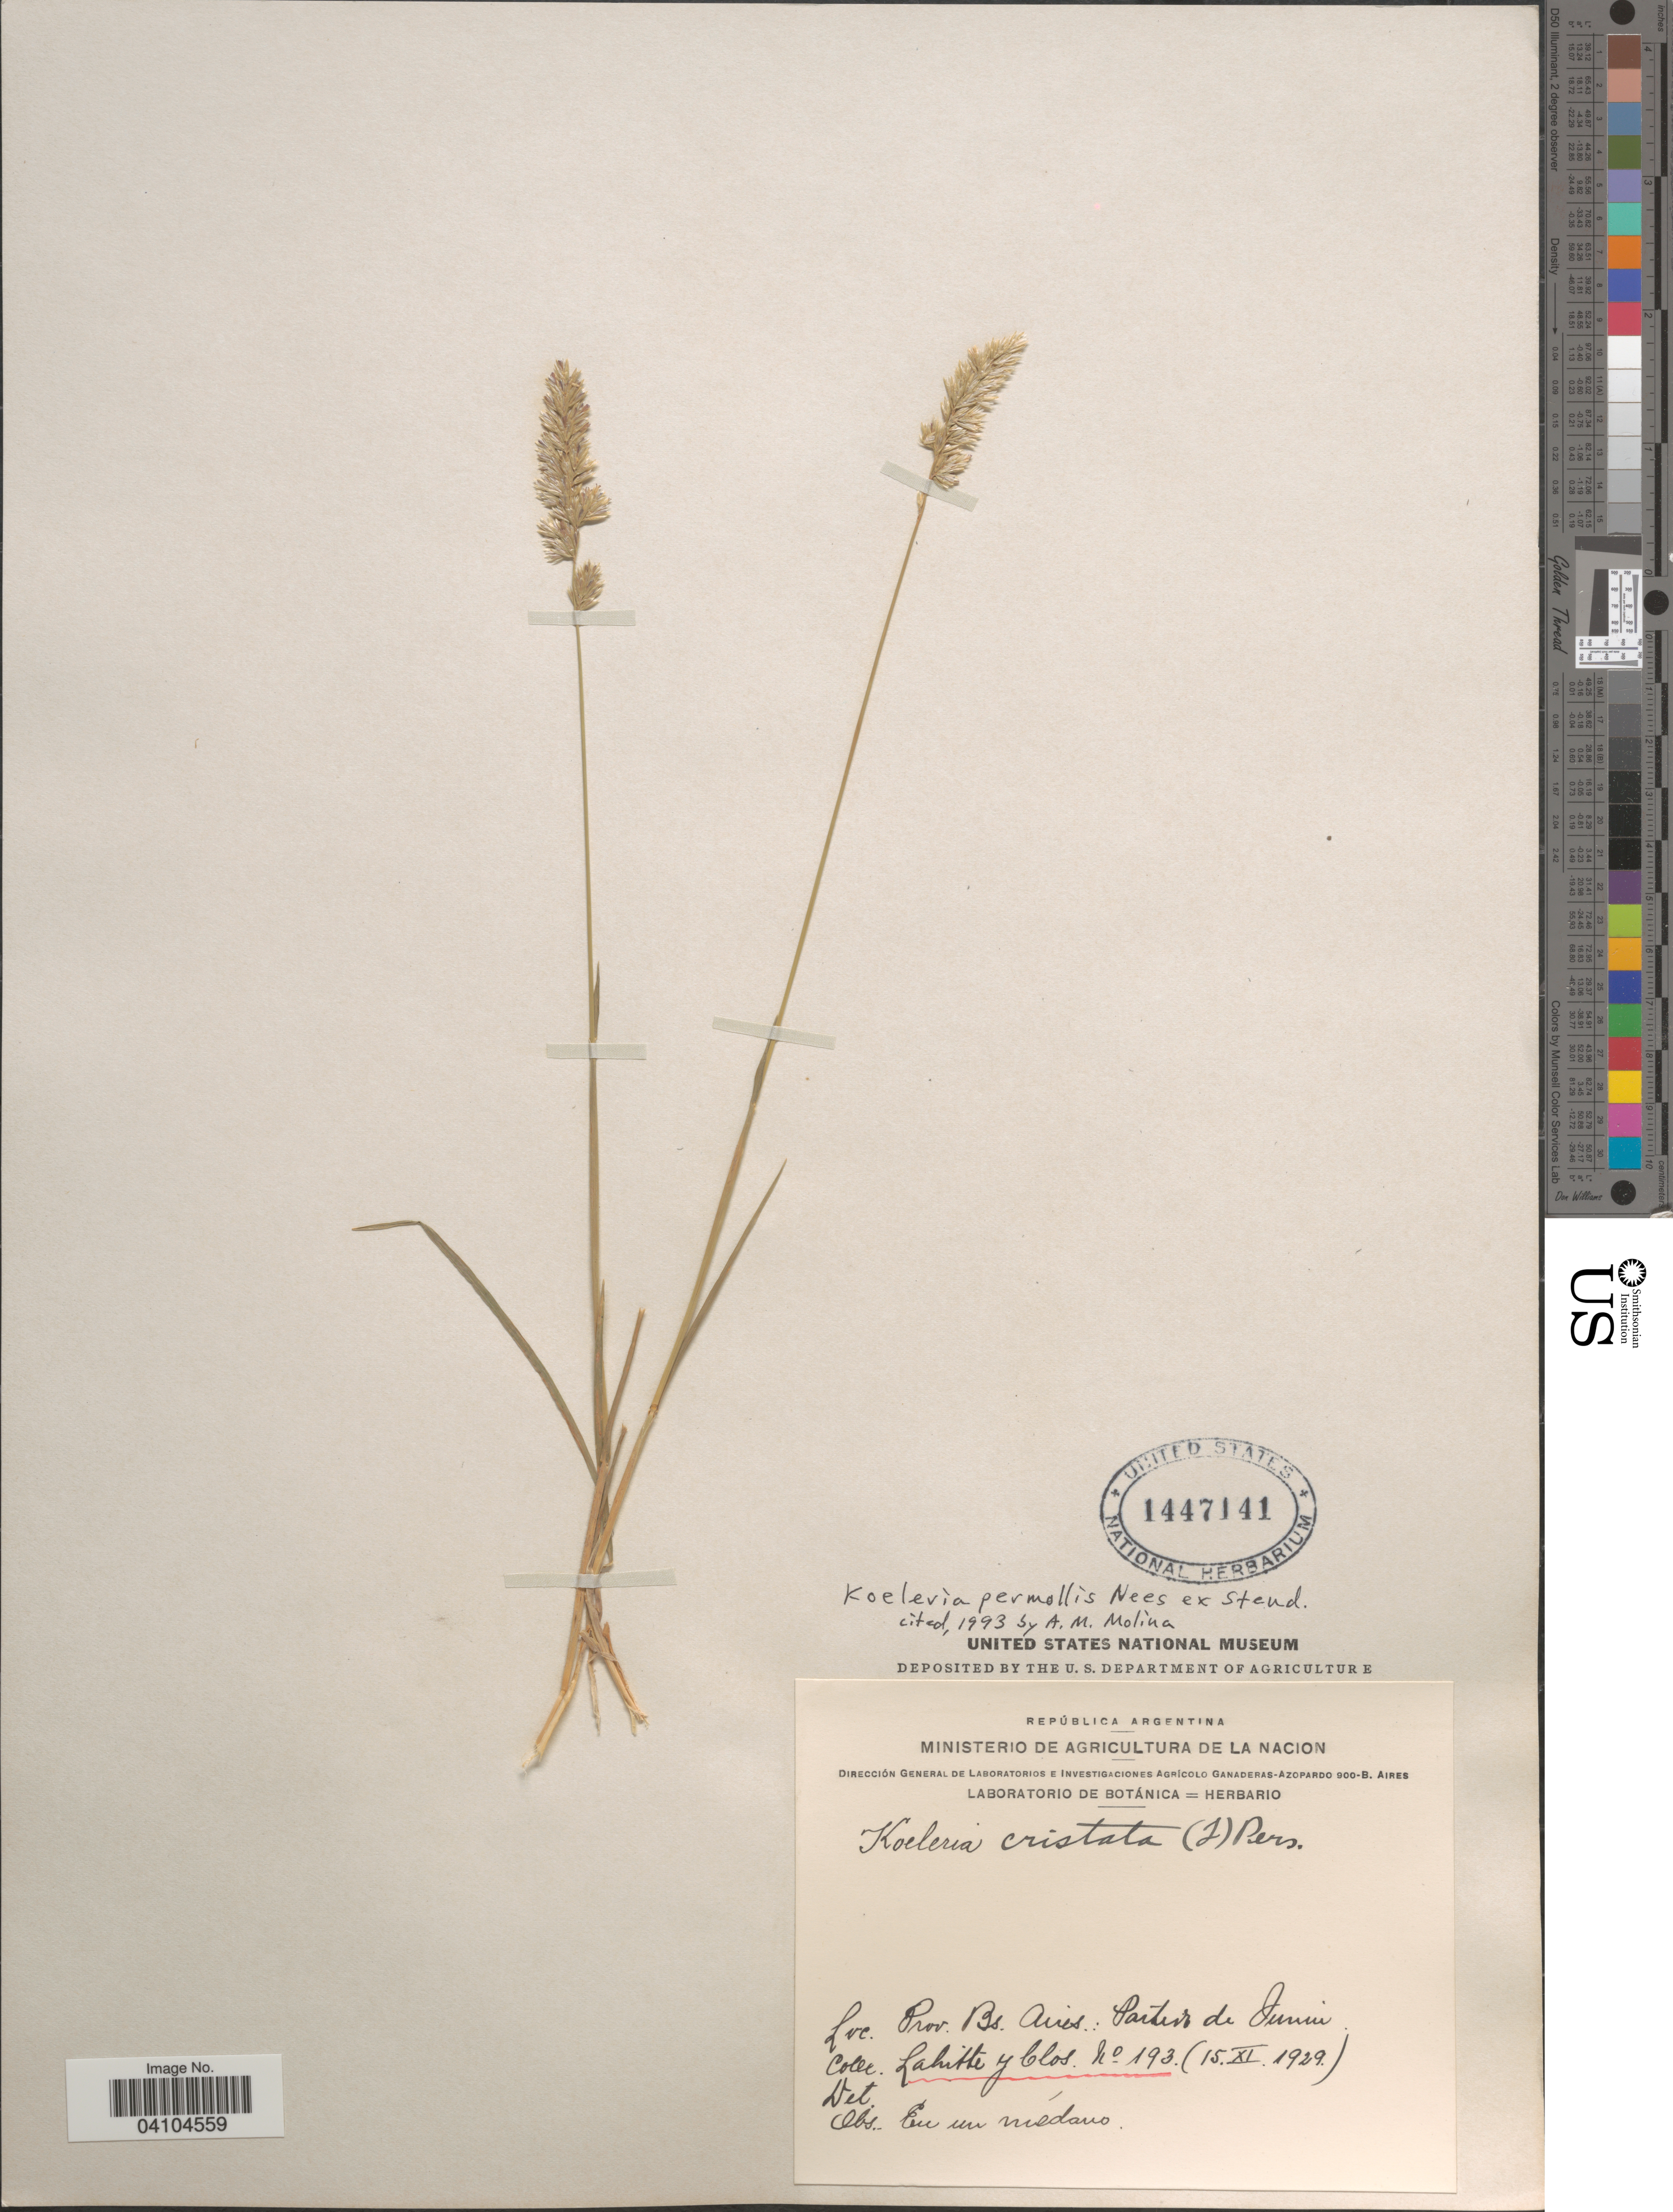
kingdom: Plantae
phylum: Tracheophyta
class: Liliopsida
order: Poales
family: Poaceae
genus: Koeleria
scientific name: Koeleria permollis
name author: Nees ex Steud.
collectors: -. Lahitte & Clos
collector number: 193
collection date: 1929-11-15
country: Argentina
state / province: Buenos Aires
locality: Partido de Junin.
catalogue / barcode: US 1447141